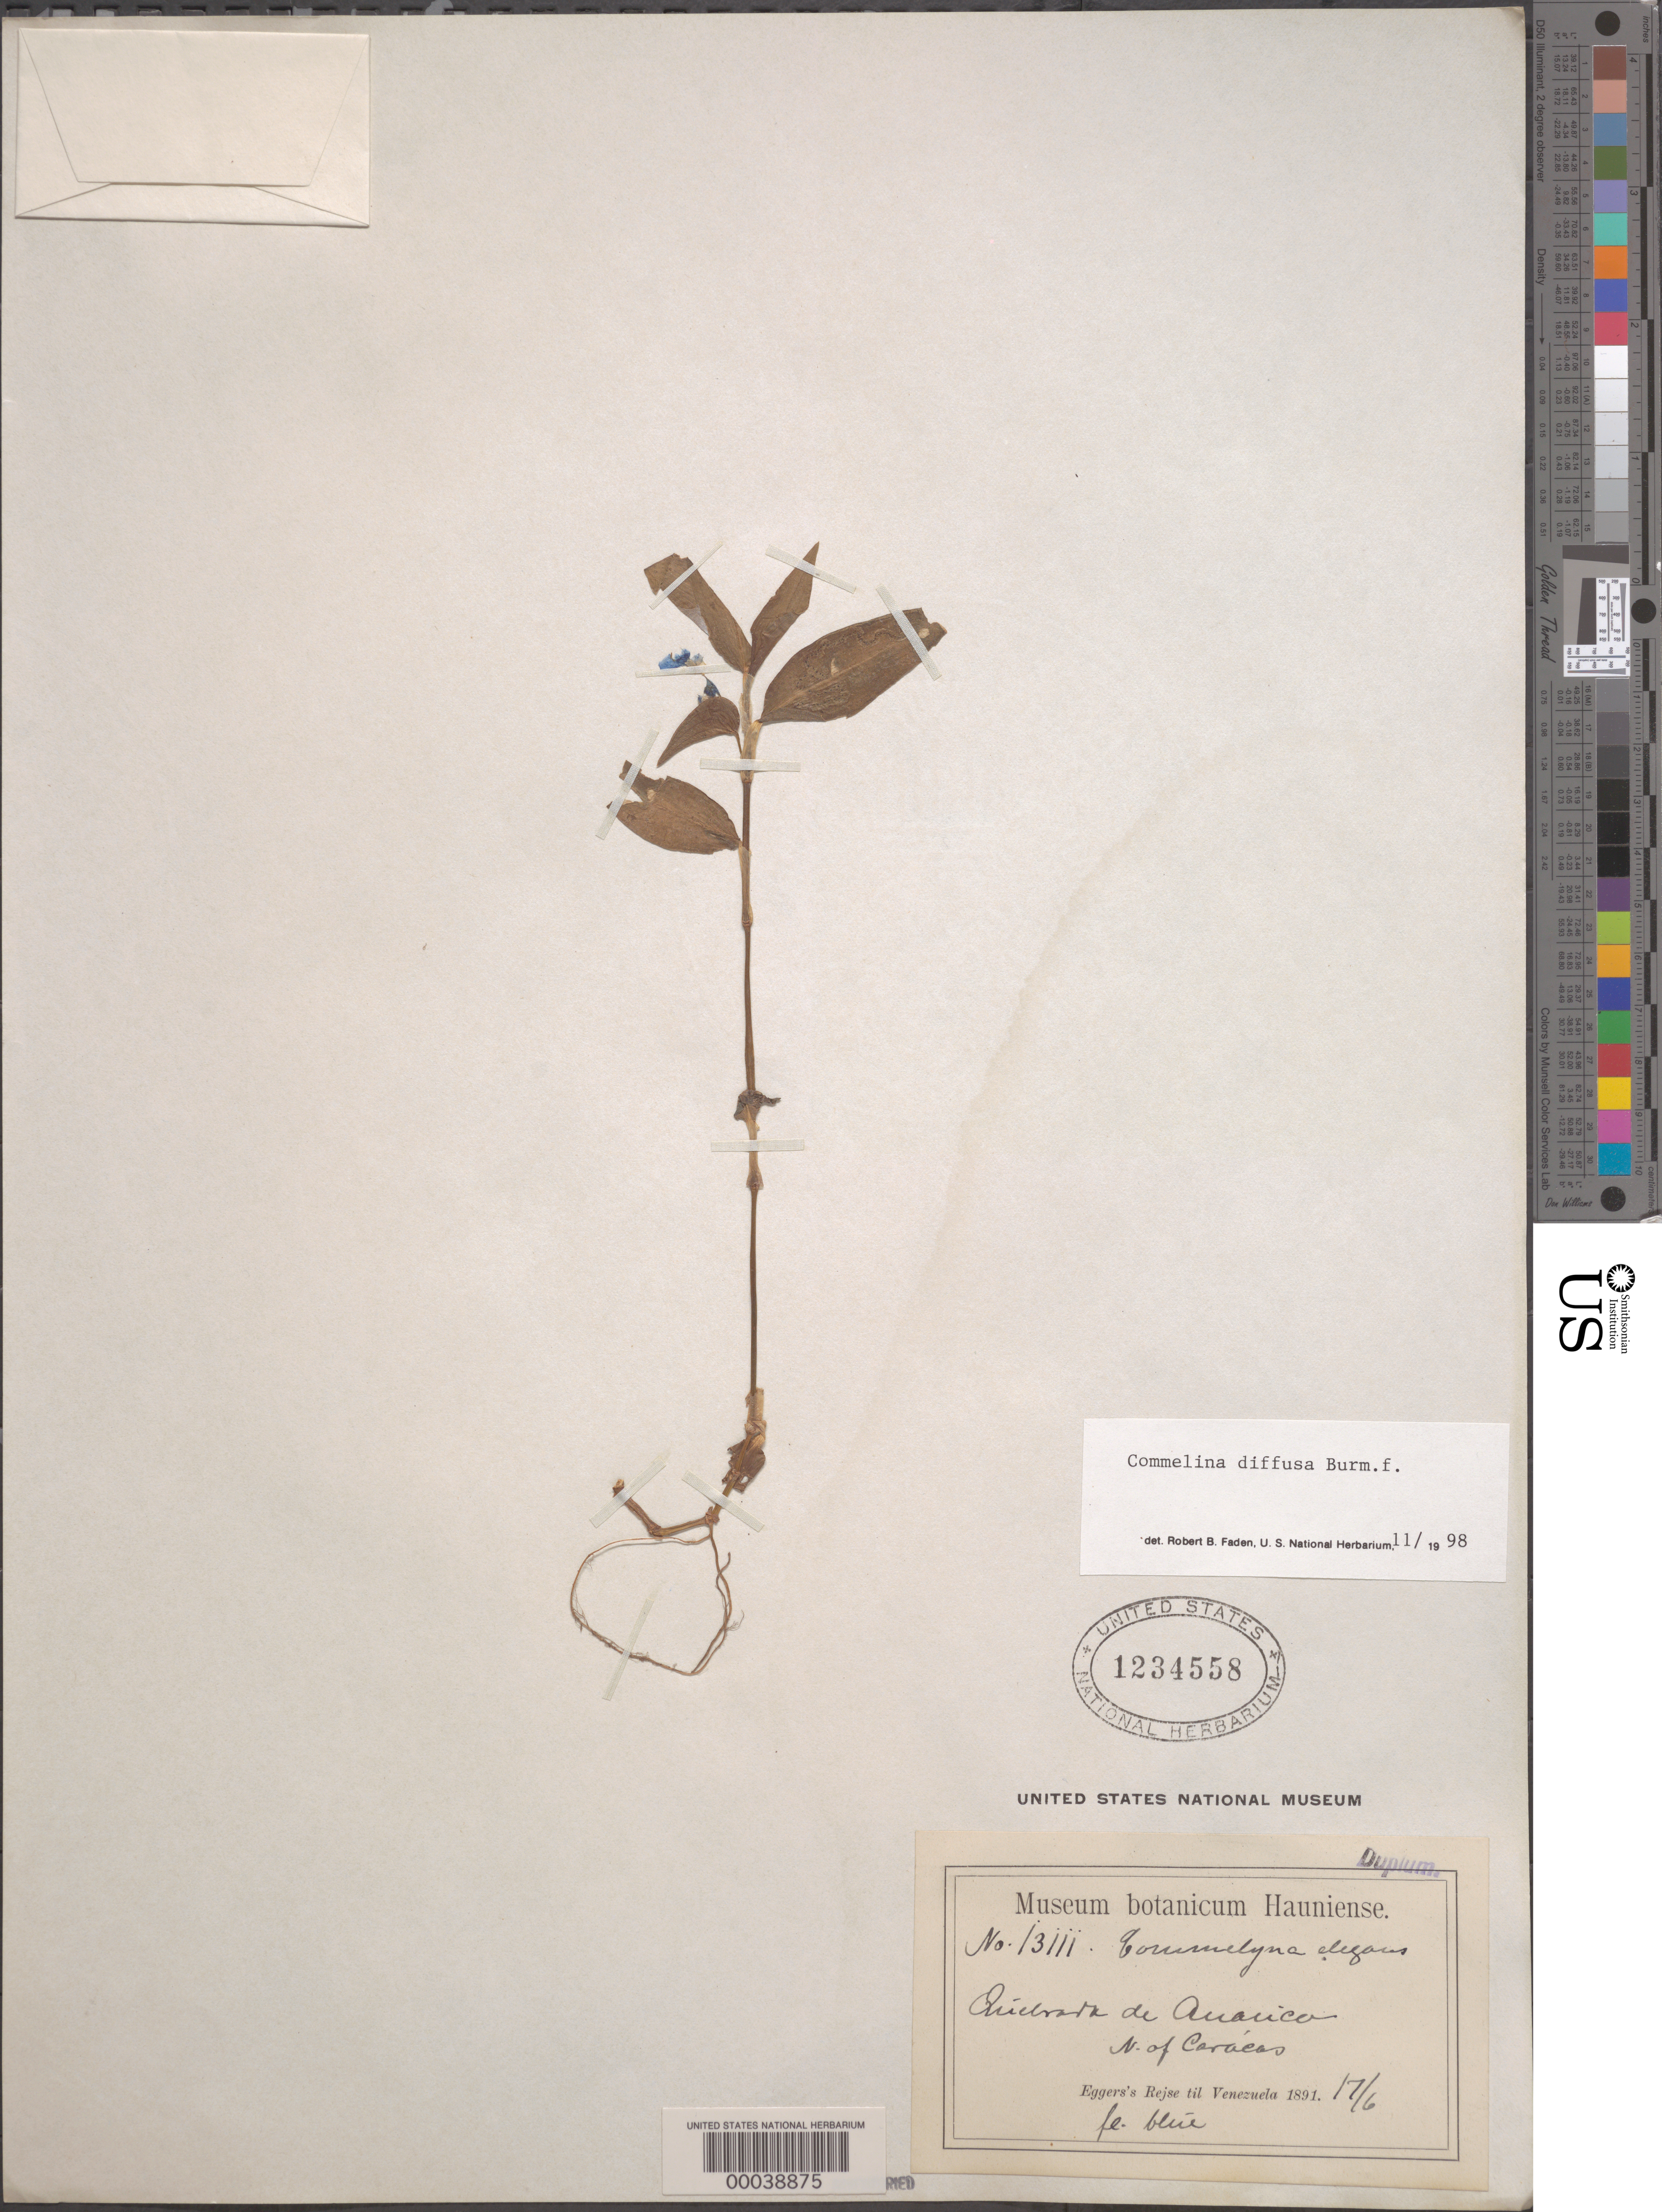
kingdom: Plantae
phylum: Tracheophyta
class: Liliopsida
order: Commelinales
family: Commelinaceae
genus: Commelina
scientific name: Commelina diffusa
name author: Burm. f.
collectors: H. F. A. von Eggers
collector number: I3iii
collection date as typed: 17 Jun 1891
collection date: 1891-06-17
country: Venezuela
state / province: Distrito Federal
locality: N of caracas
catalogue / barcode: US 1234558